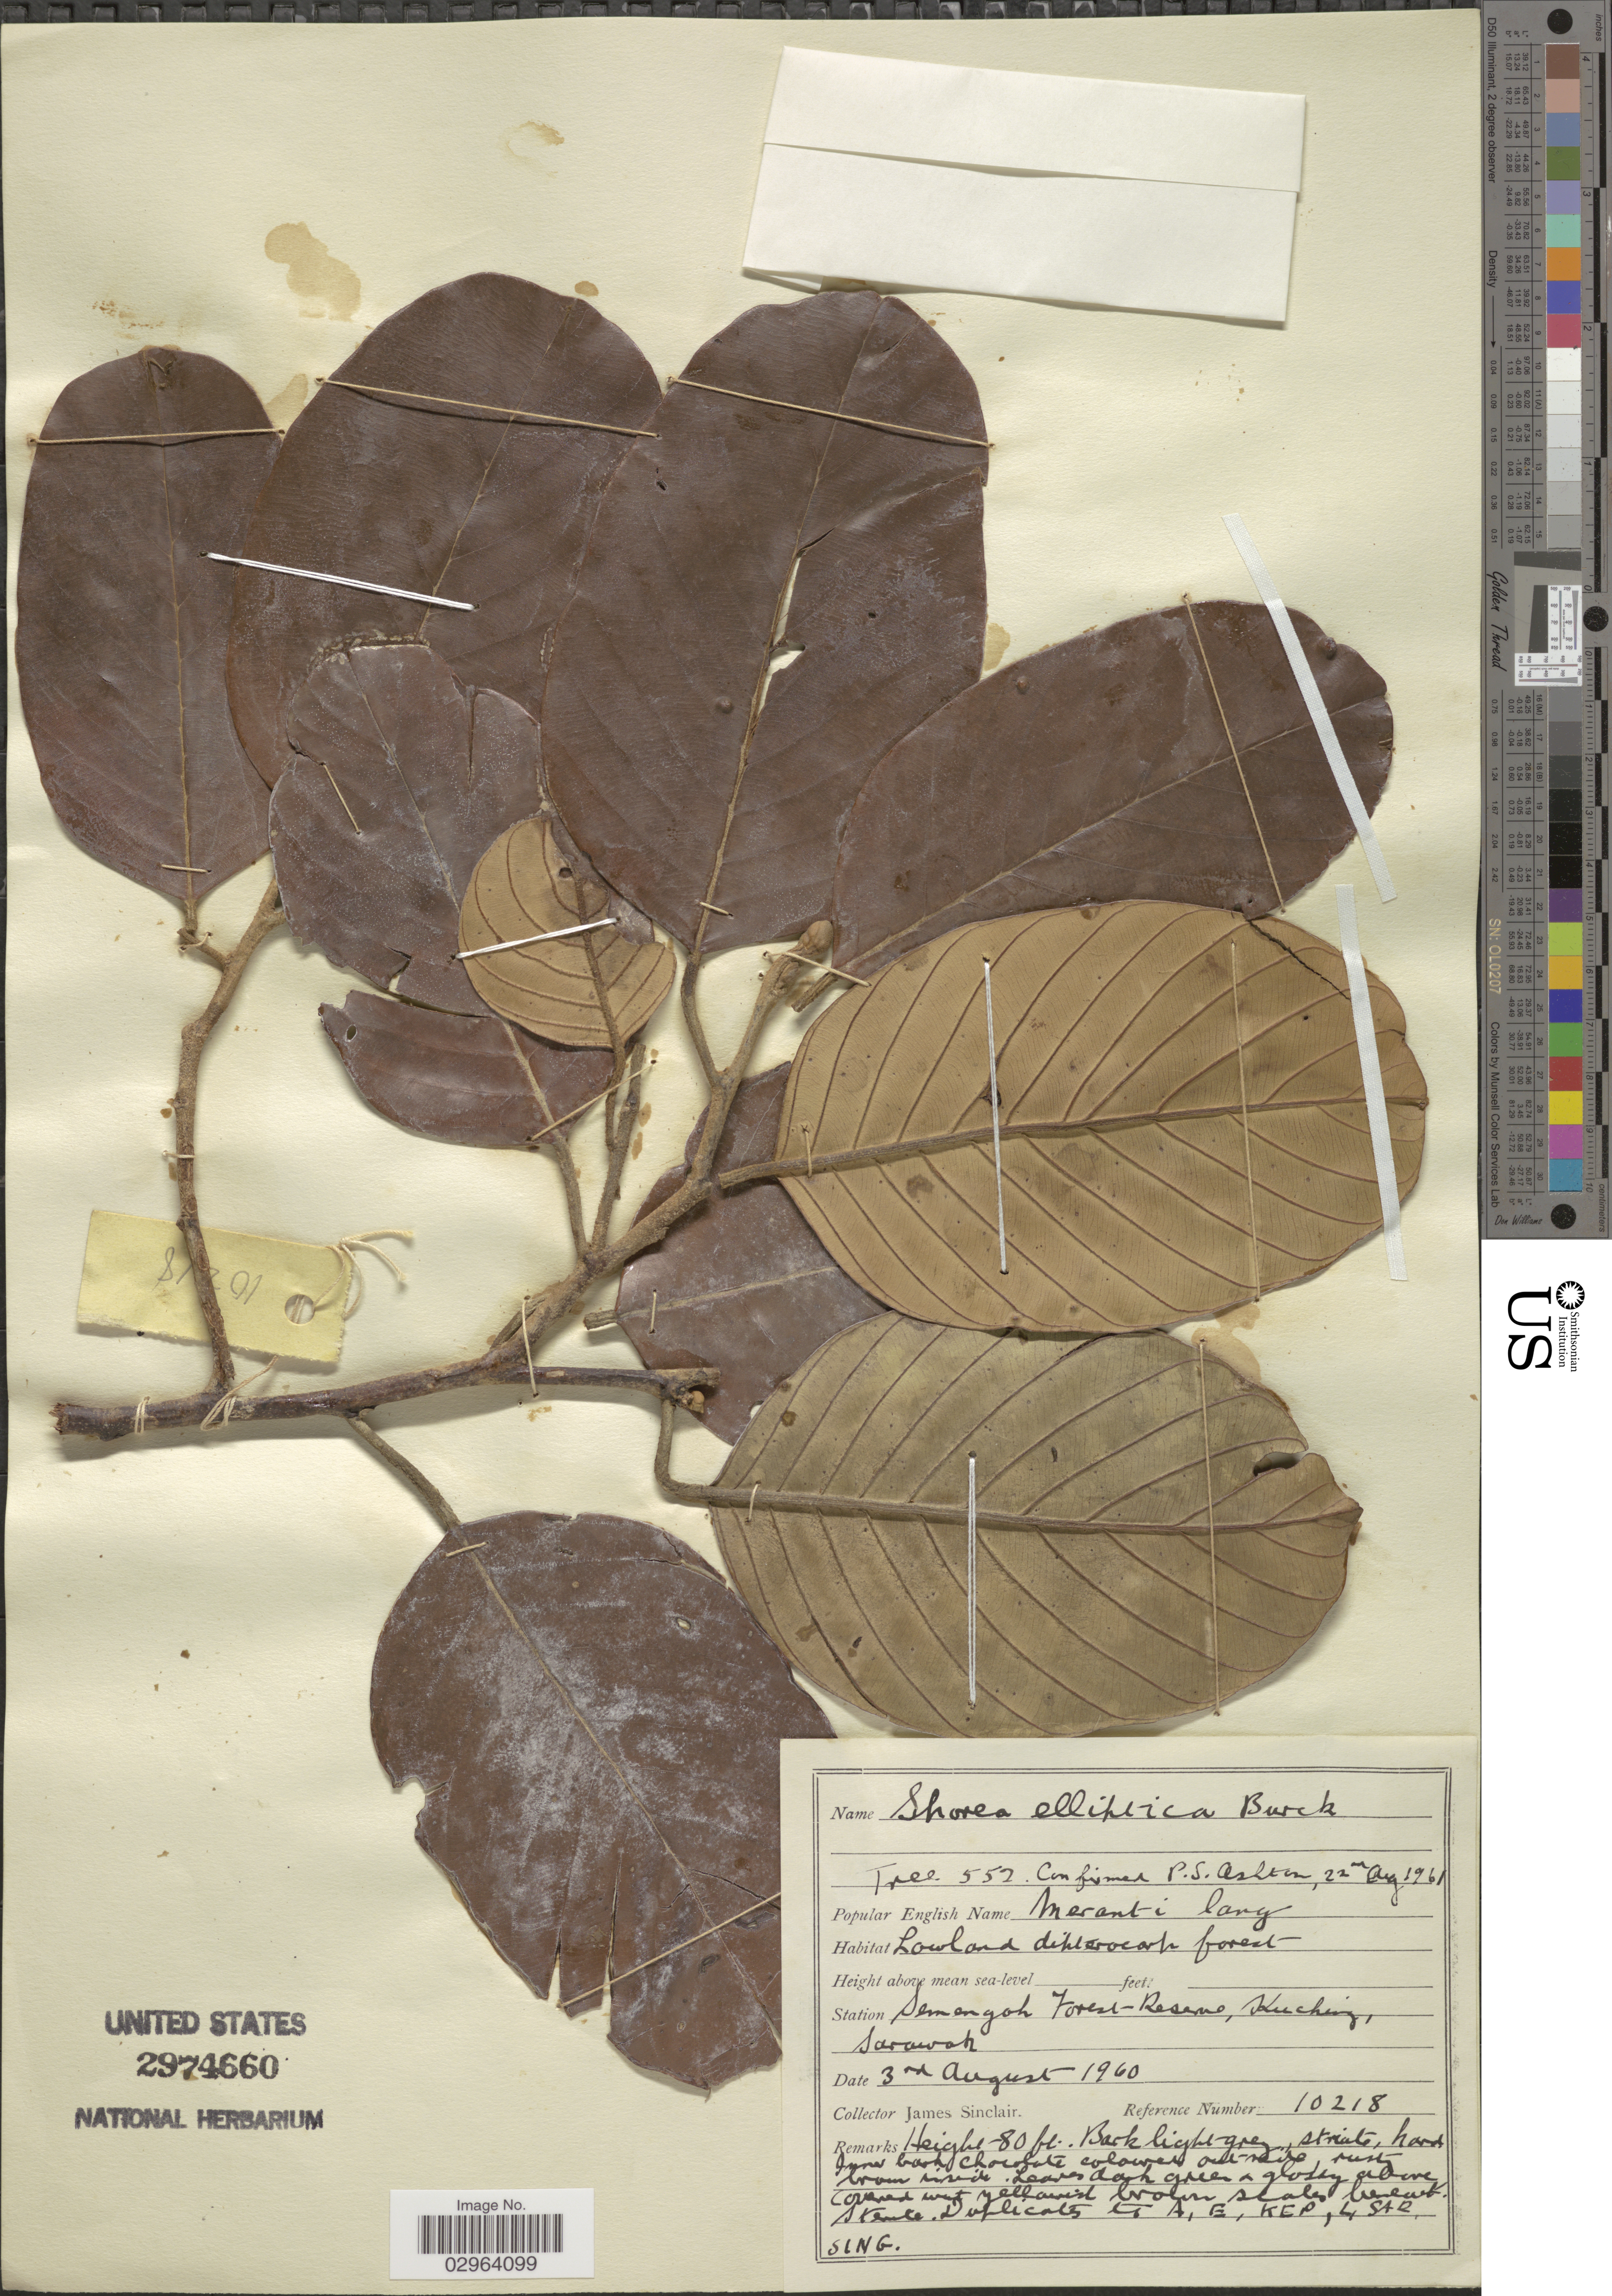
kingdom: Plantae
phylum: Tracheophyta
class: Magnoliopsida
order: Malvales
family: Dipterocarpaceae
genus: Rubroshorea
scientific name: Rubroshorea elliptica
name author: (Burck) P.S. Ashton & J. Heck.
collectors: J. Sinclair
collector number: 10218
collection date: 1960-08-03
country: Malaysia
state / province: Sarawak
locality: Station Semengoh Forest Reserve, Kuching.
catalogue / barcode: US 2974660